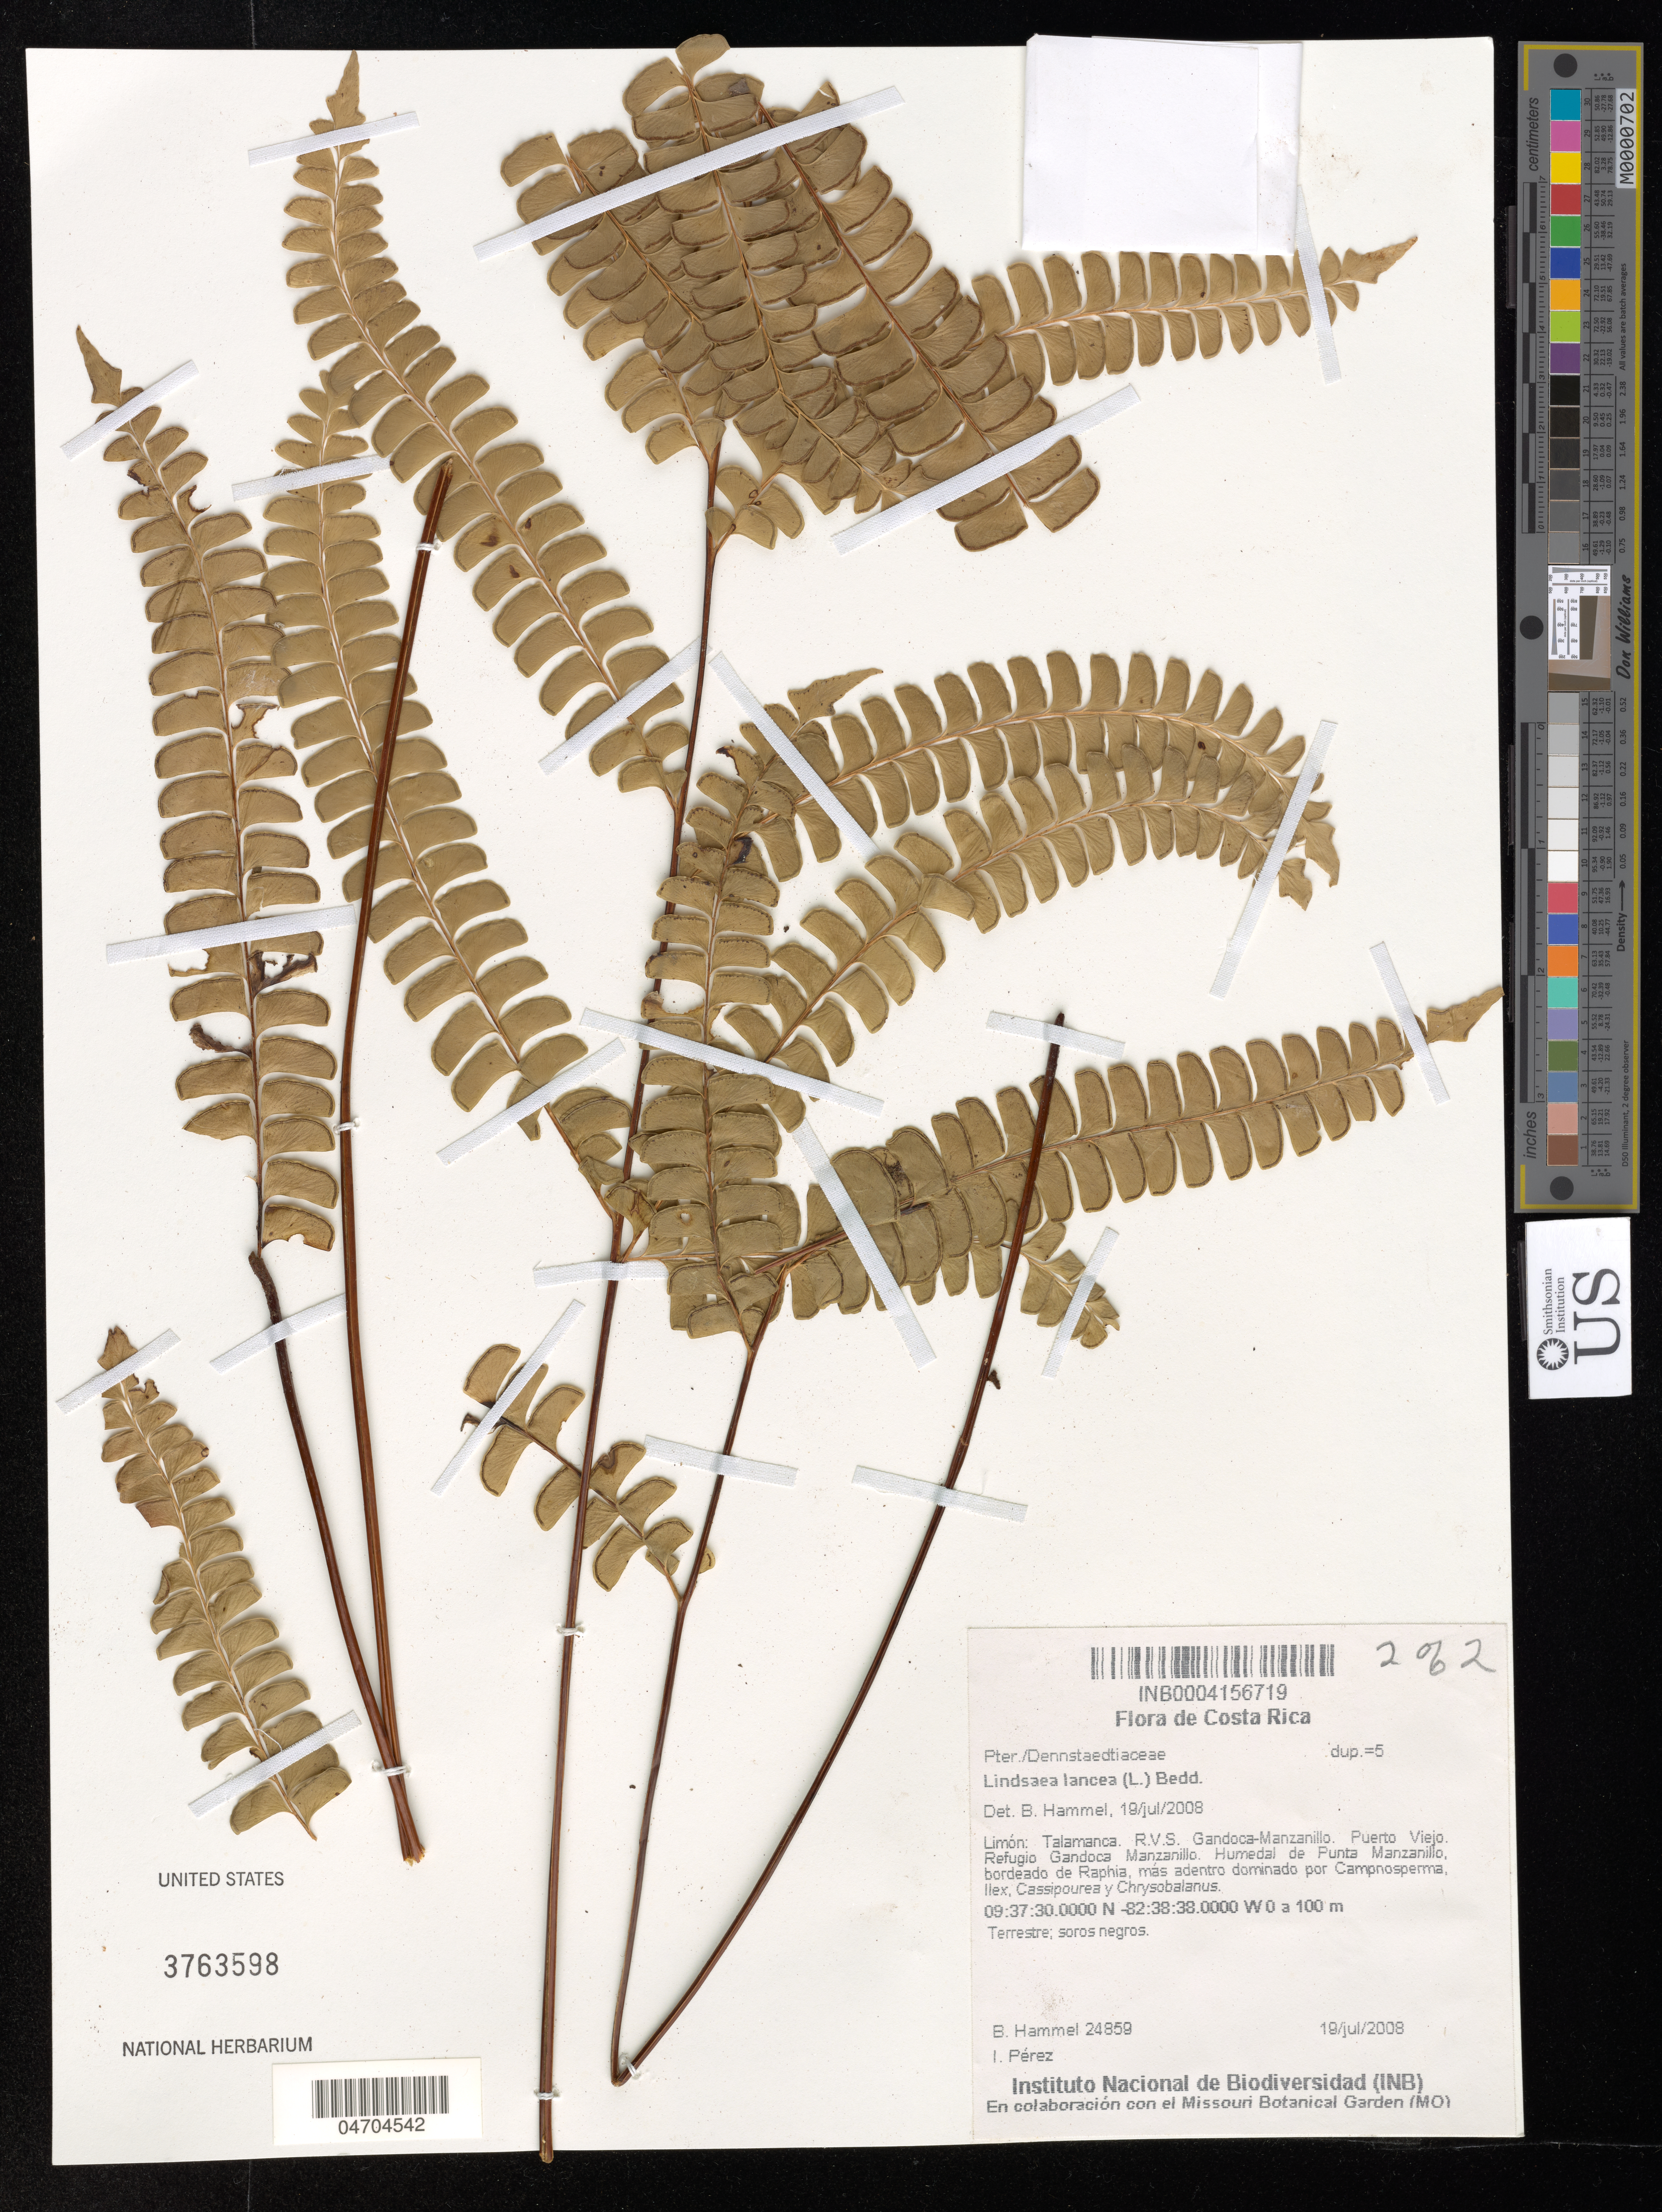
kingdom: Plantae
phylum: Tracheophyta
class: Polypodiopsida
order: Polypodiales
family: Lindsaeaceae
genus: Lindsaea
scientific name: Lindsaea lancea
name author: (L.) Bedd.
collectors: B. Hammel & I. Perez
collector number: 24859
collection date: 2008-07-19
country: Costa Rica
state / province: Limón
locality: Talamanca. R.V.S. Gandoca-Manzanillo. Puerto Viejo. Refugio Gandoca Manzanillo. Humedal de Punta Manzanillo.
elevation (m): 0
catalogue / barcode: US 3763598